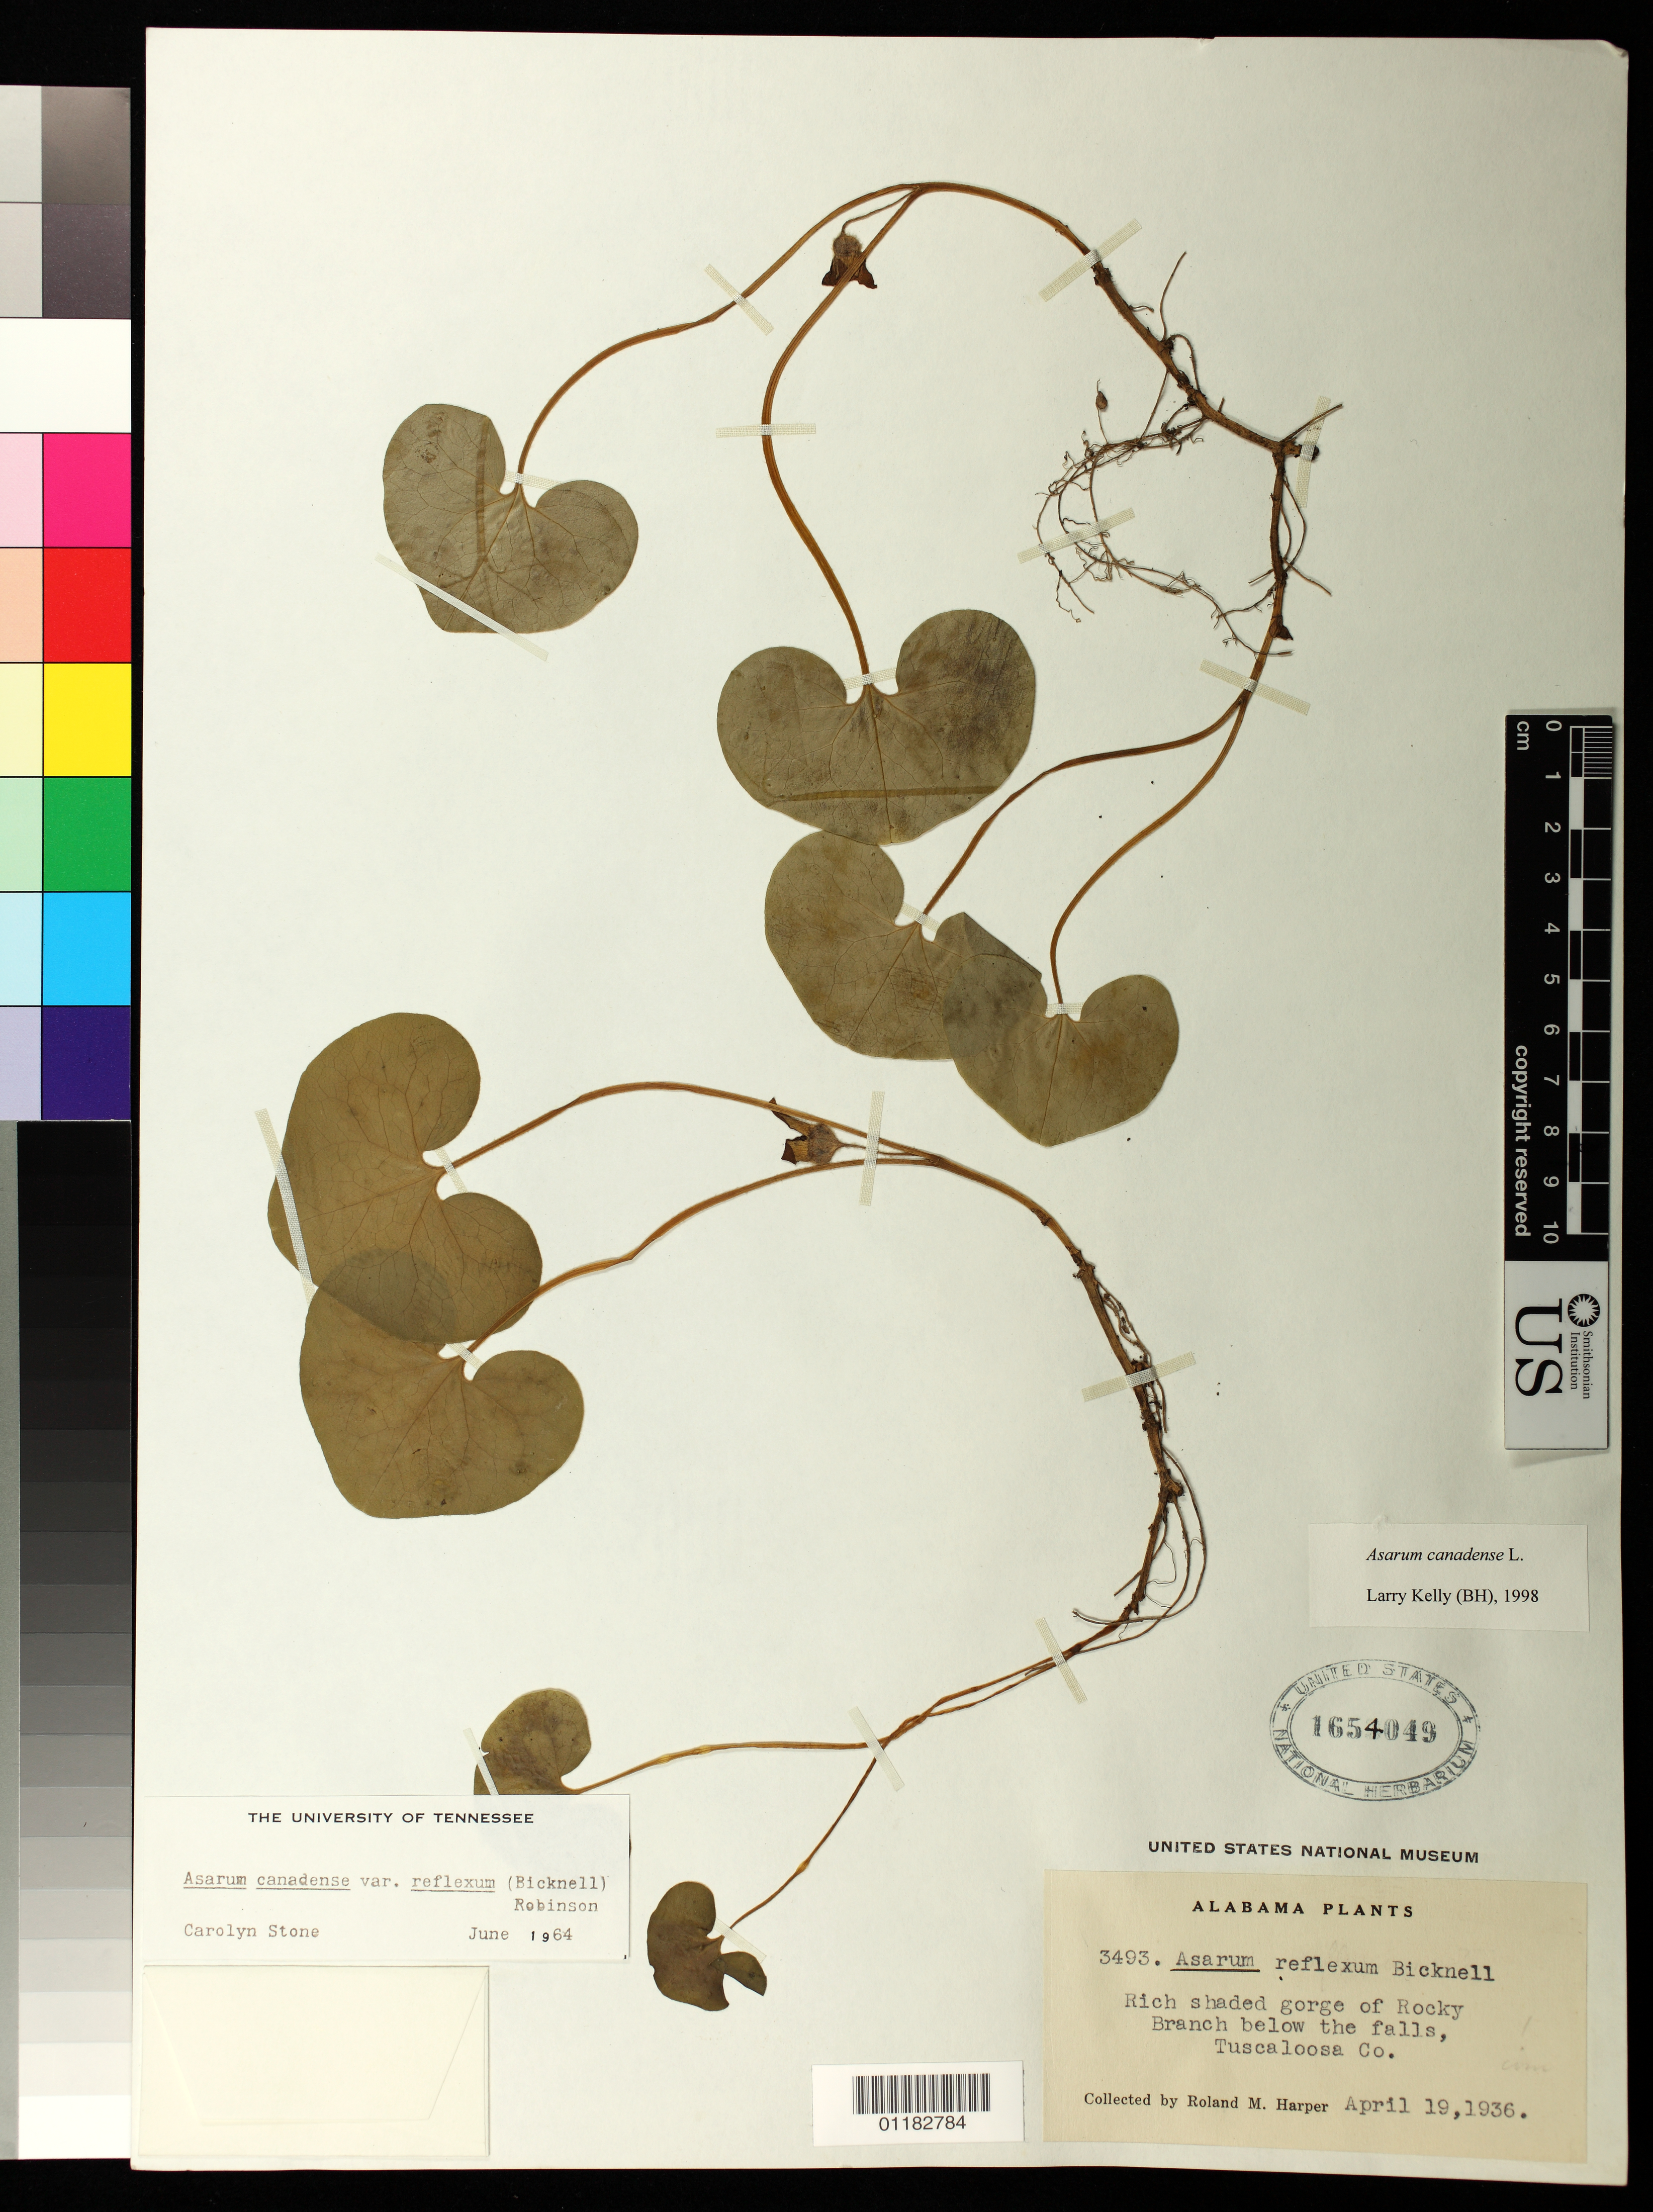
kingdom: Plantae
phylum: Tracheophyta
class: Magnoliopsida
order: Piperales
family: Aristolochiaceae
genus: Asarum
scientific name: Asarum canadense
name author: L.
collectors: R. M. Harper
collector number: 3493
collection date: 1936-04-19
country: United States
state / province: Alabama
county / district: Tuscaloosa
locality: Rich shaded gorge of Rocky Branch below the falls, Tuscaloosa County.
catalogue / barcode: US 1654049